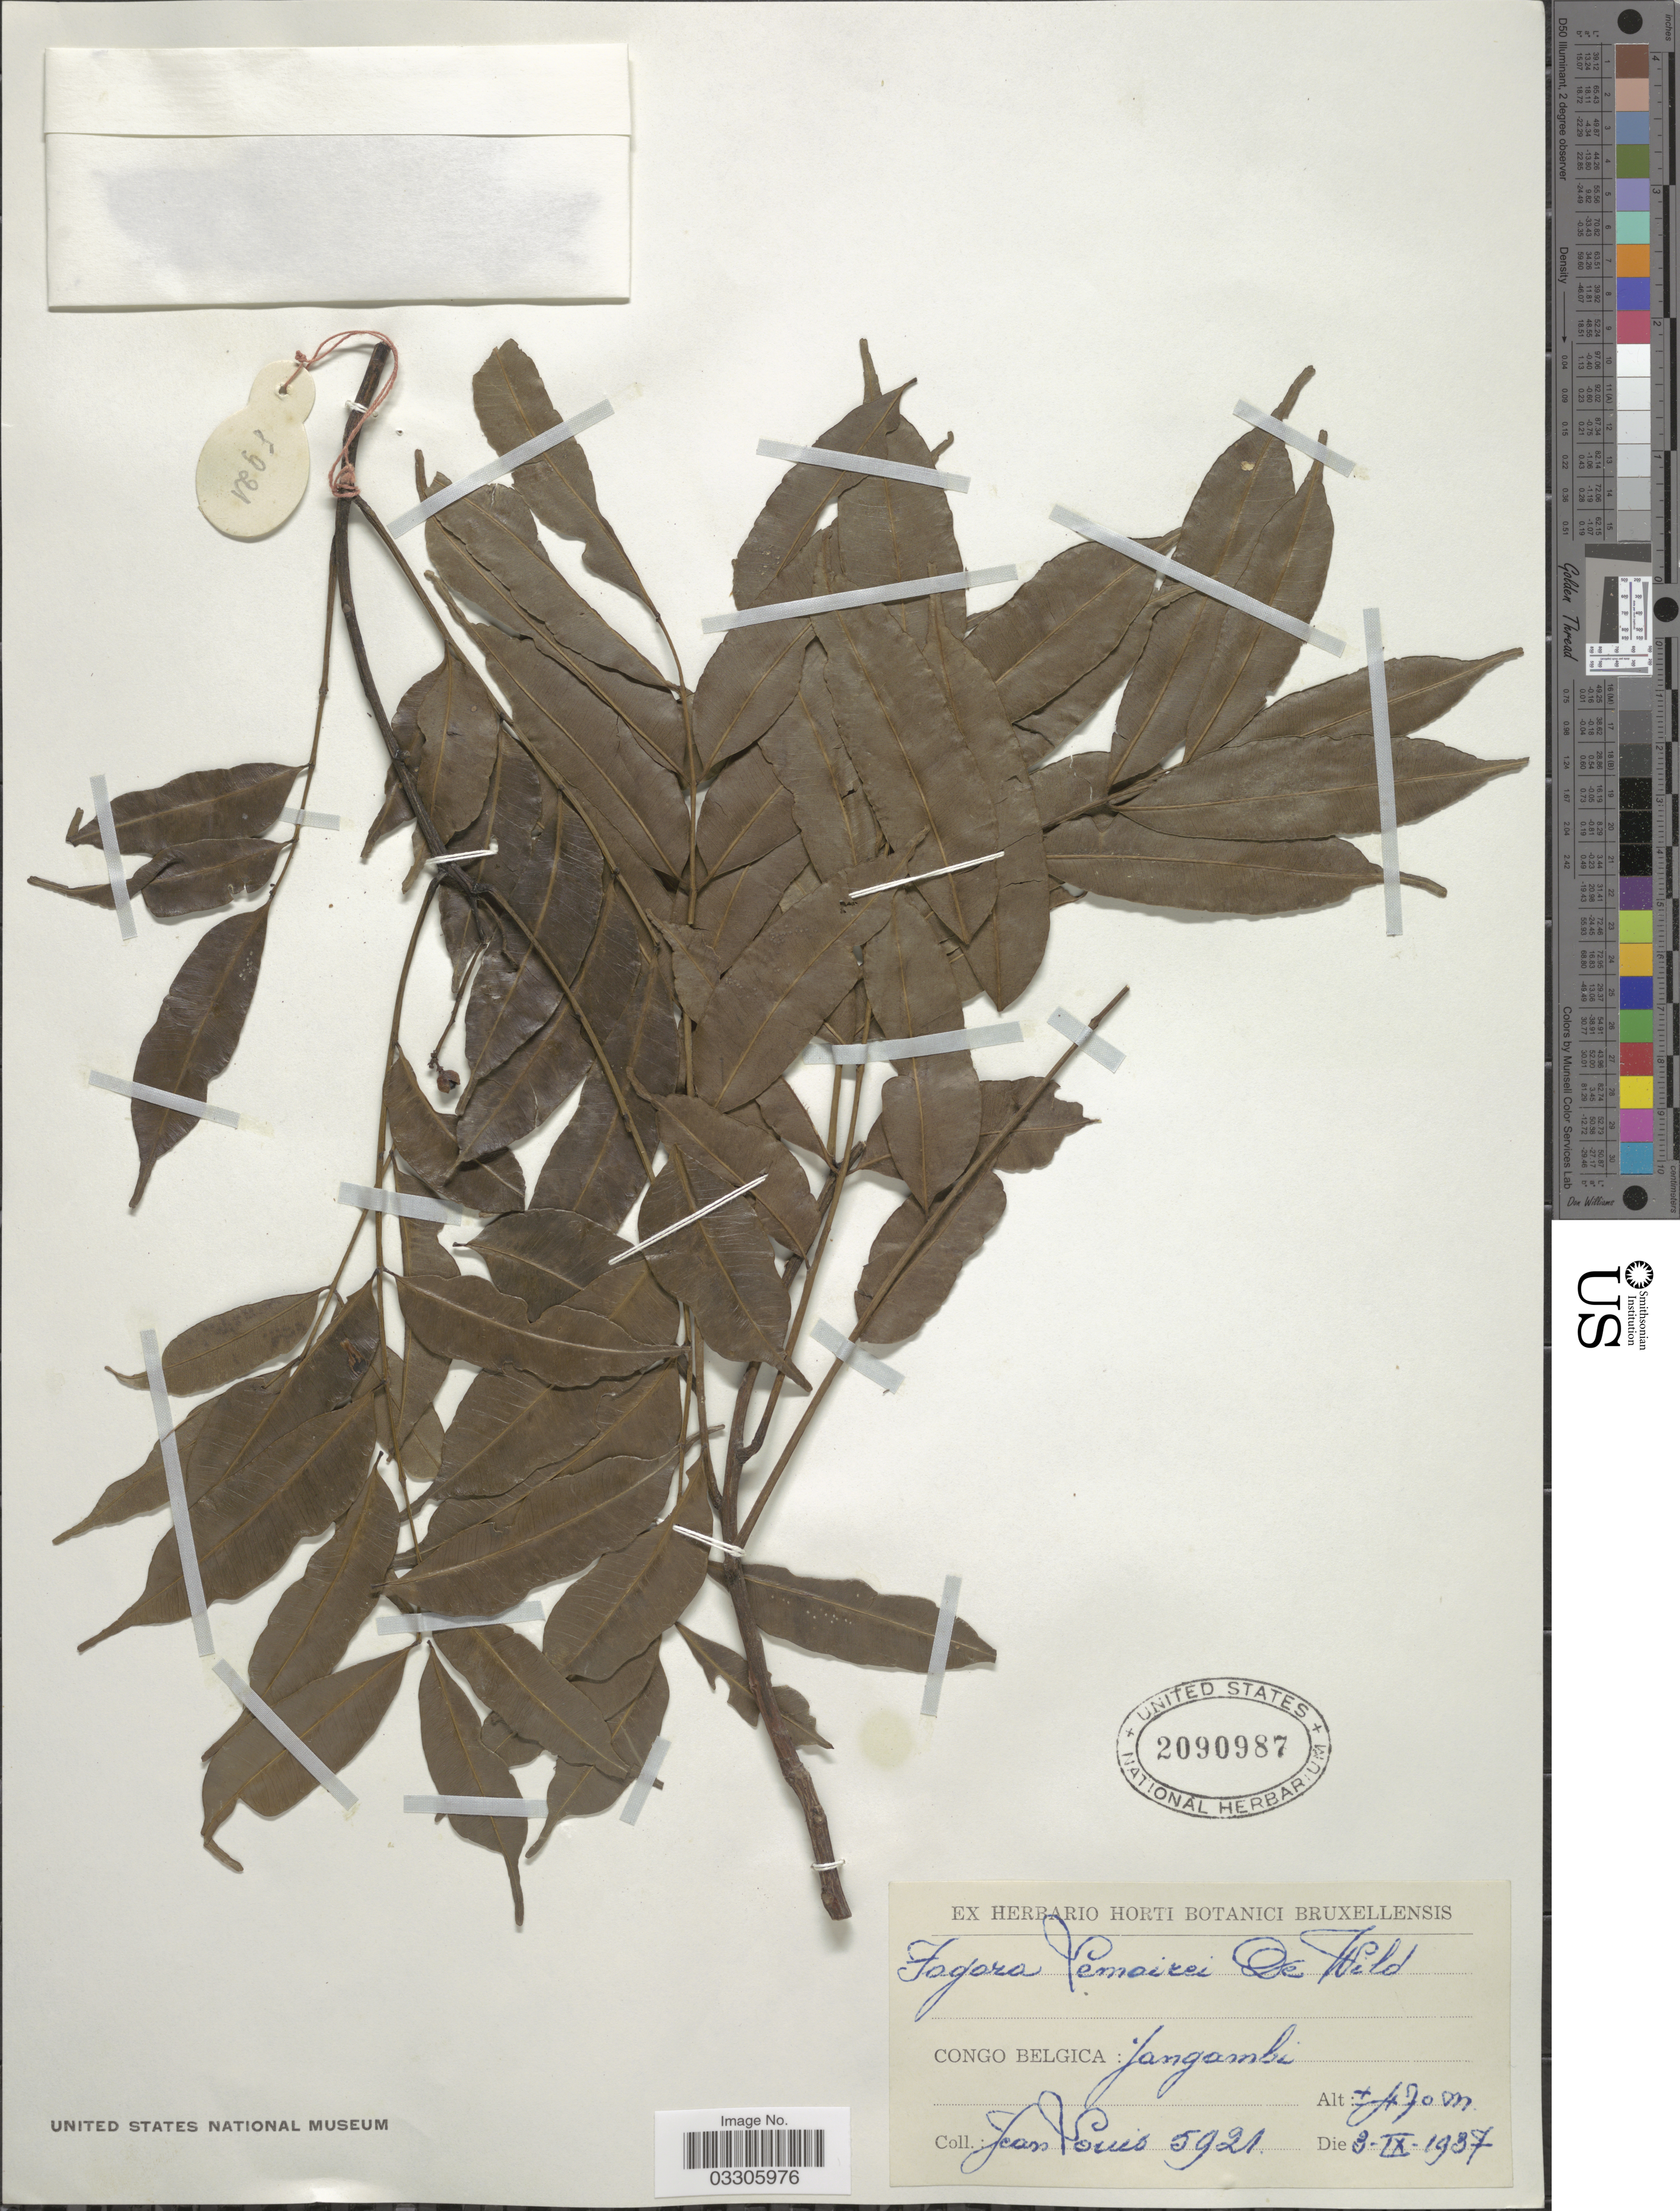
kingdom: Plantae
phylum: Tracheophyta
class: Magnoliopsida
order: Sapindales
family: Rutaceae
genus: Zanthoxylum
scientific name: Zanthoxylum lemairei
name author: (De Wild.) P.G. Waterman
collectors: J. Louis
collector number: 5921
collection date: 1937-09-03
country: Congo, Democratic Republic of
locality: Congo Belgica: Yangambi.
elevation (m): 470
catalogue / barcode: US 2090987